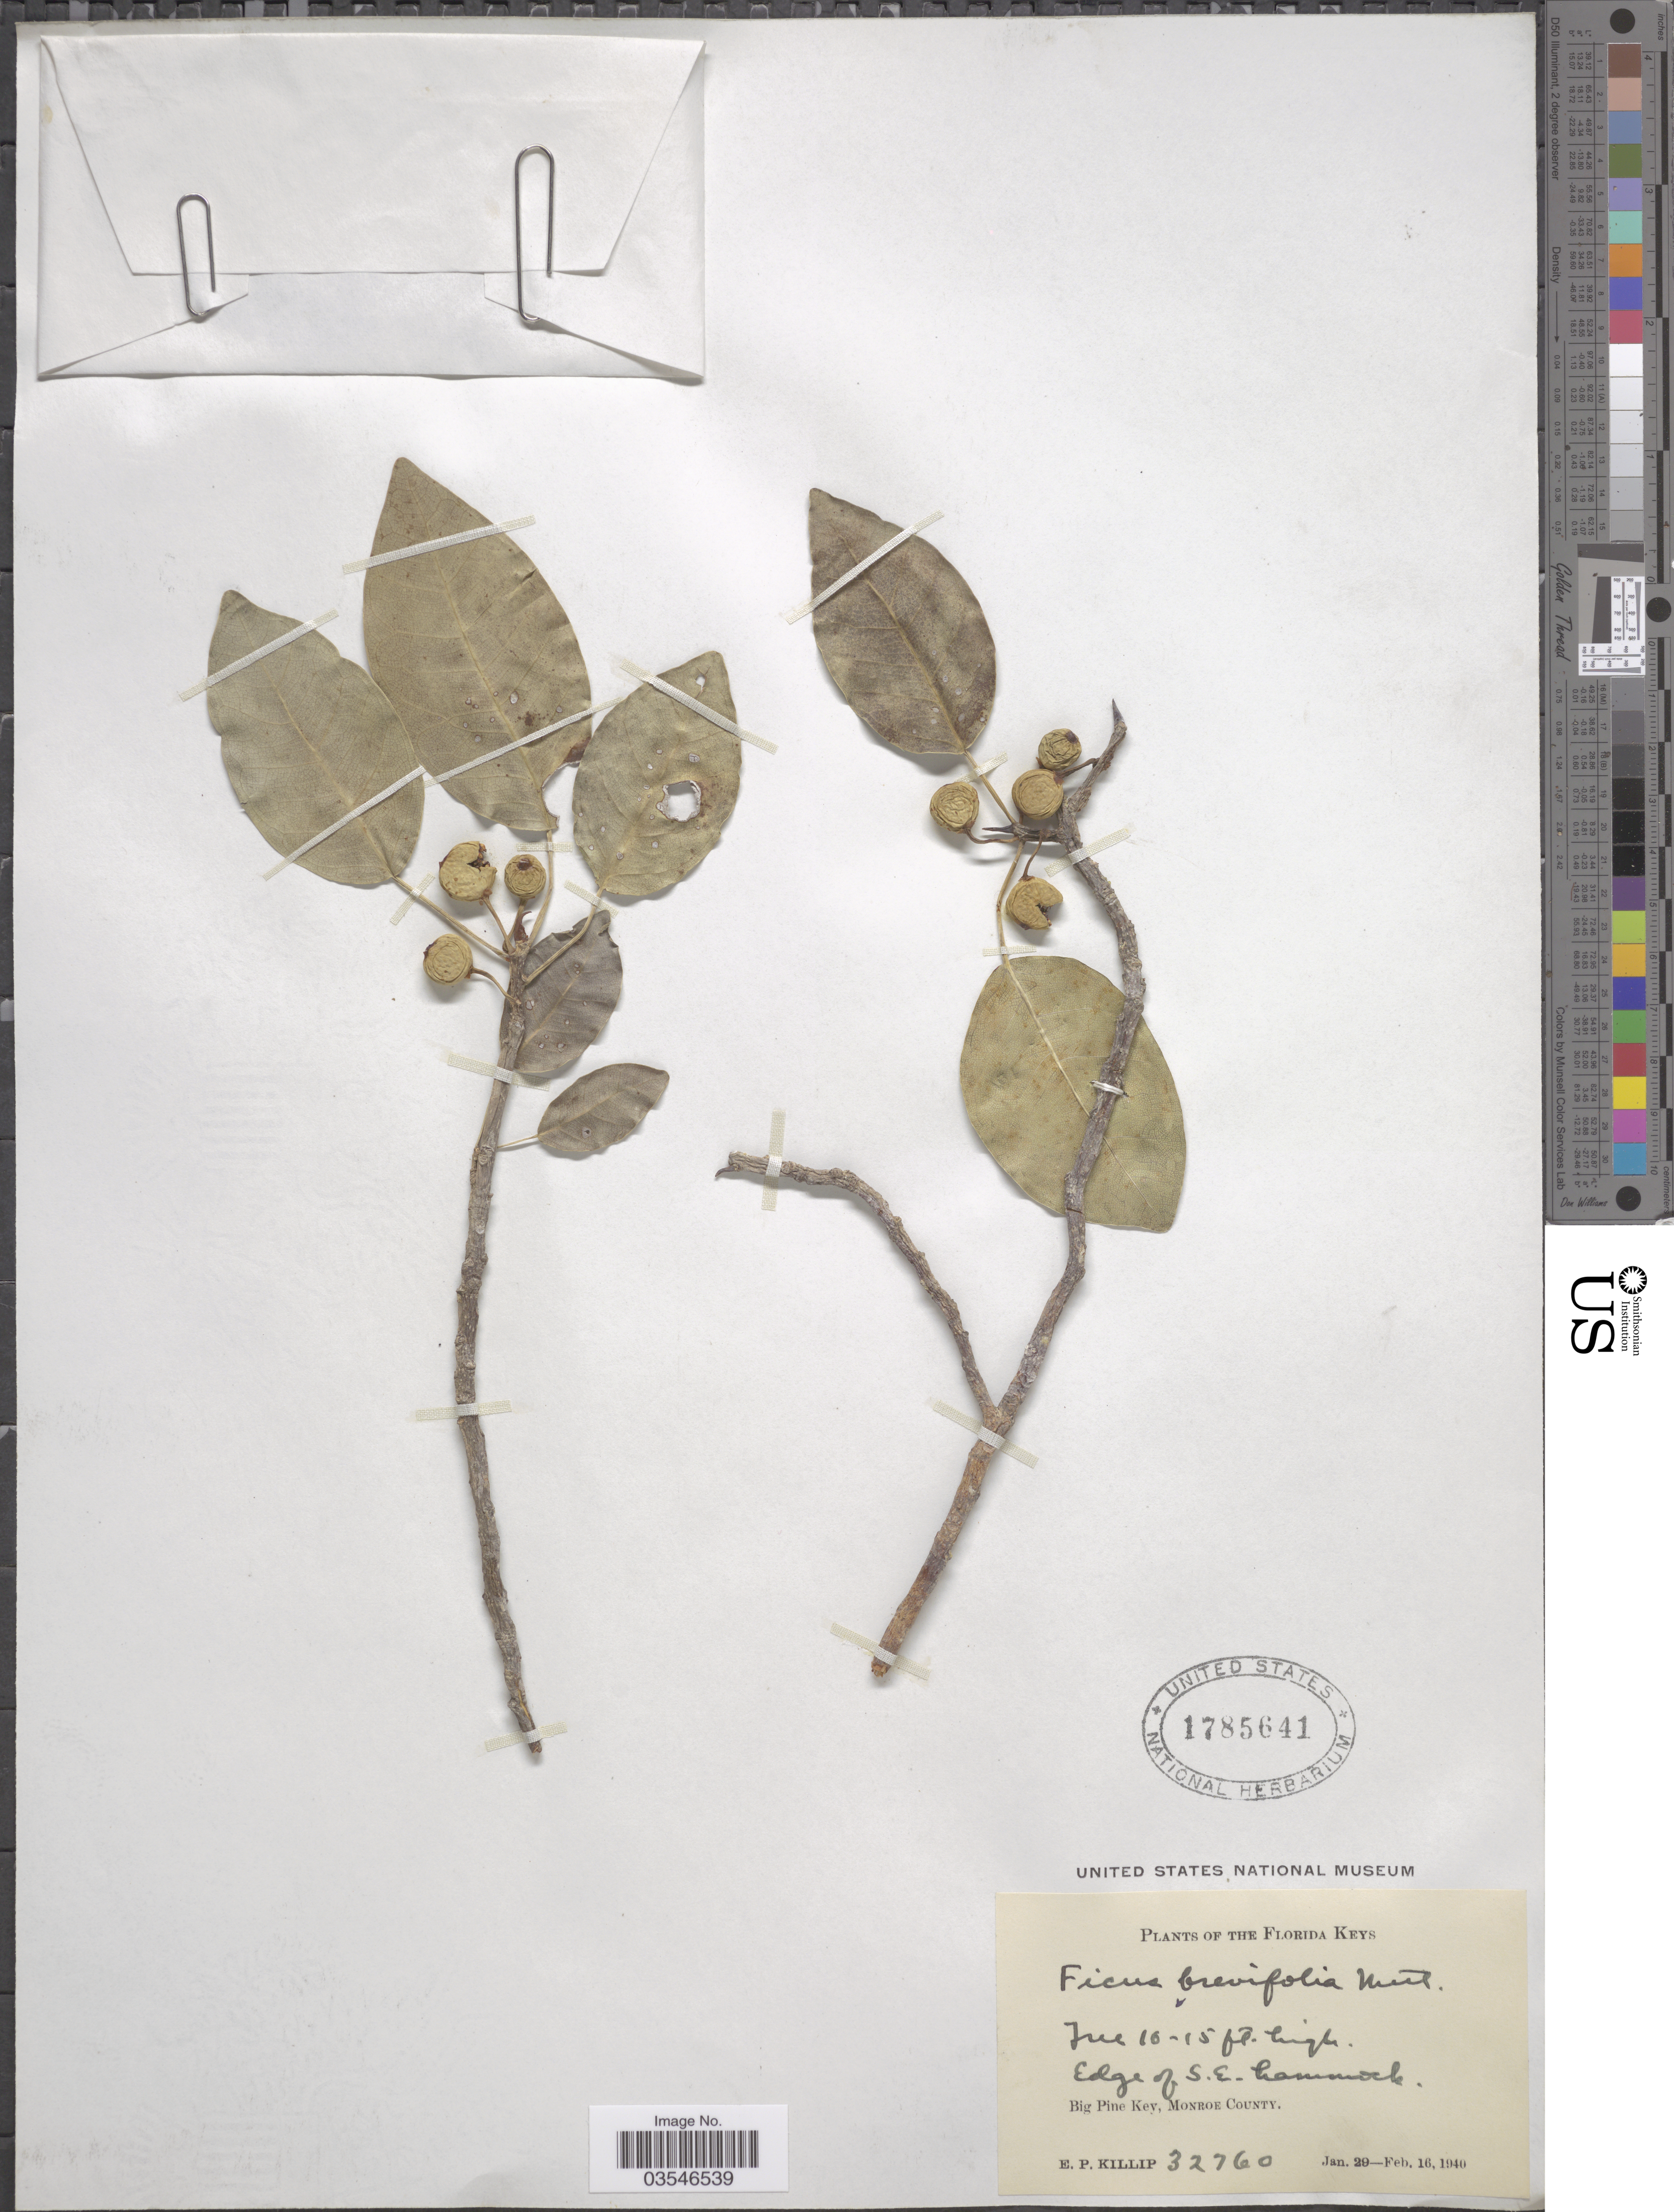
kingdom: Plantae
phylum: Tracheophyta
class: Magnoliopsida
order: Rosales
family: Moraceae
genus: Ficus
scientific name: Ficus brevifolia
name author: Nutt.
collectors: E. P. Killip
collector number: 32760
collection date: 1940-01-29/1940-02-16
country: United States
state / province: Florida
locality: The Florida Keys. Edge of S.E. hammock. Big Pine Key, Monroe County.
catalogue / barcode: US 1785641